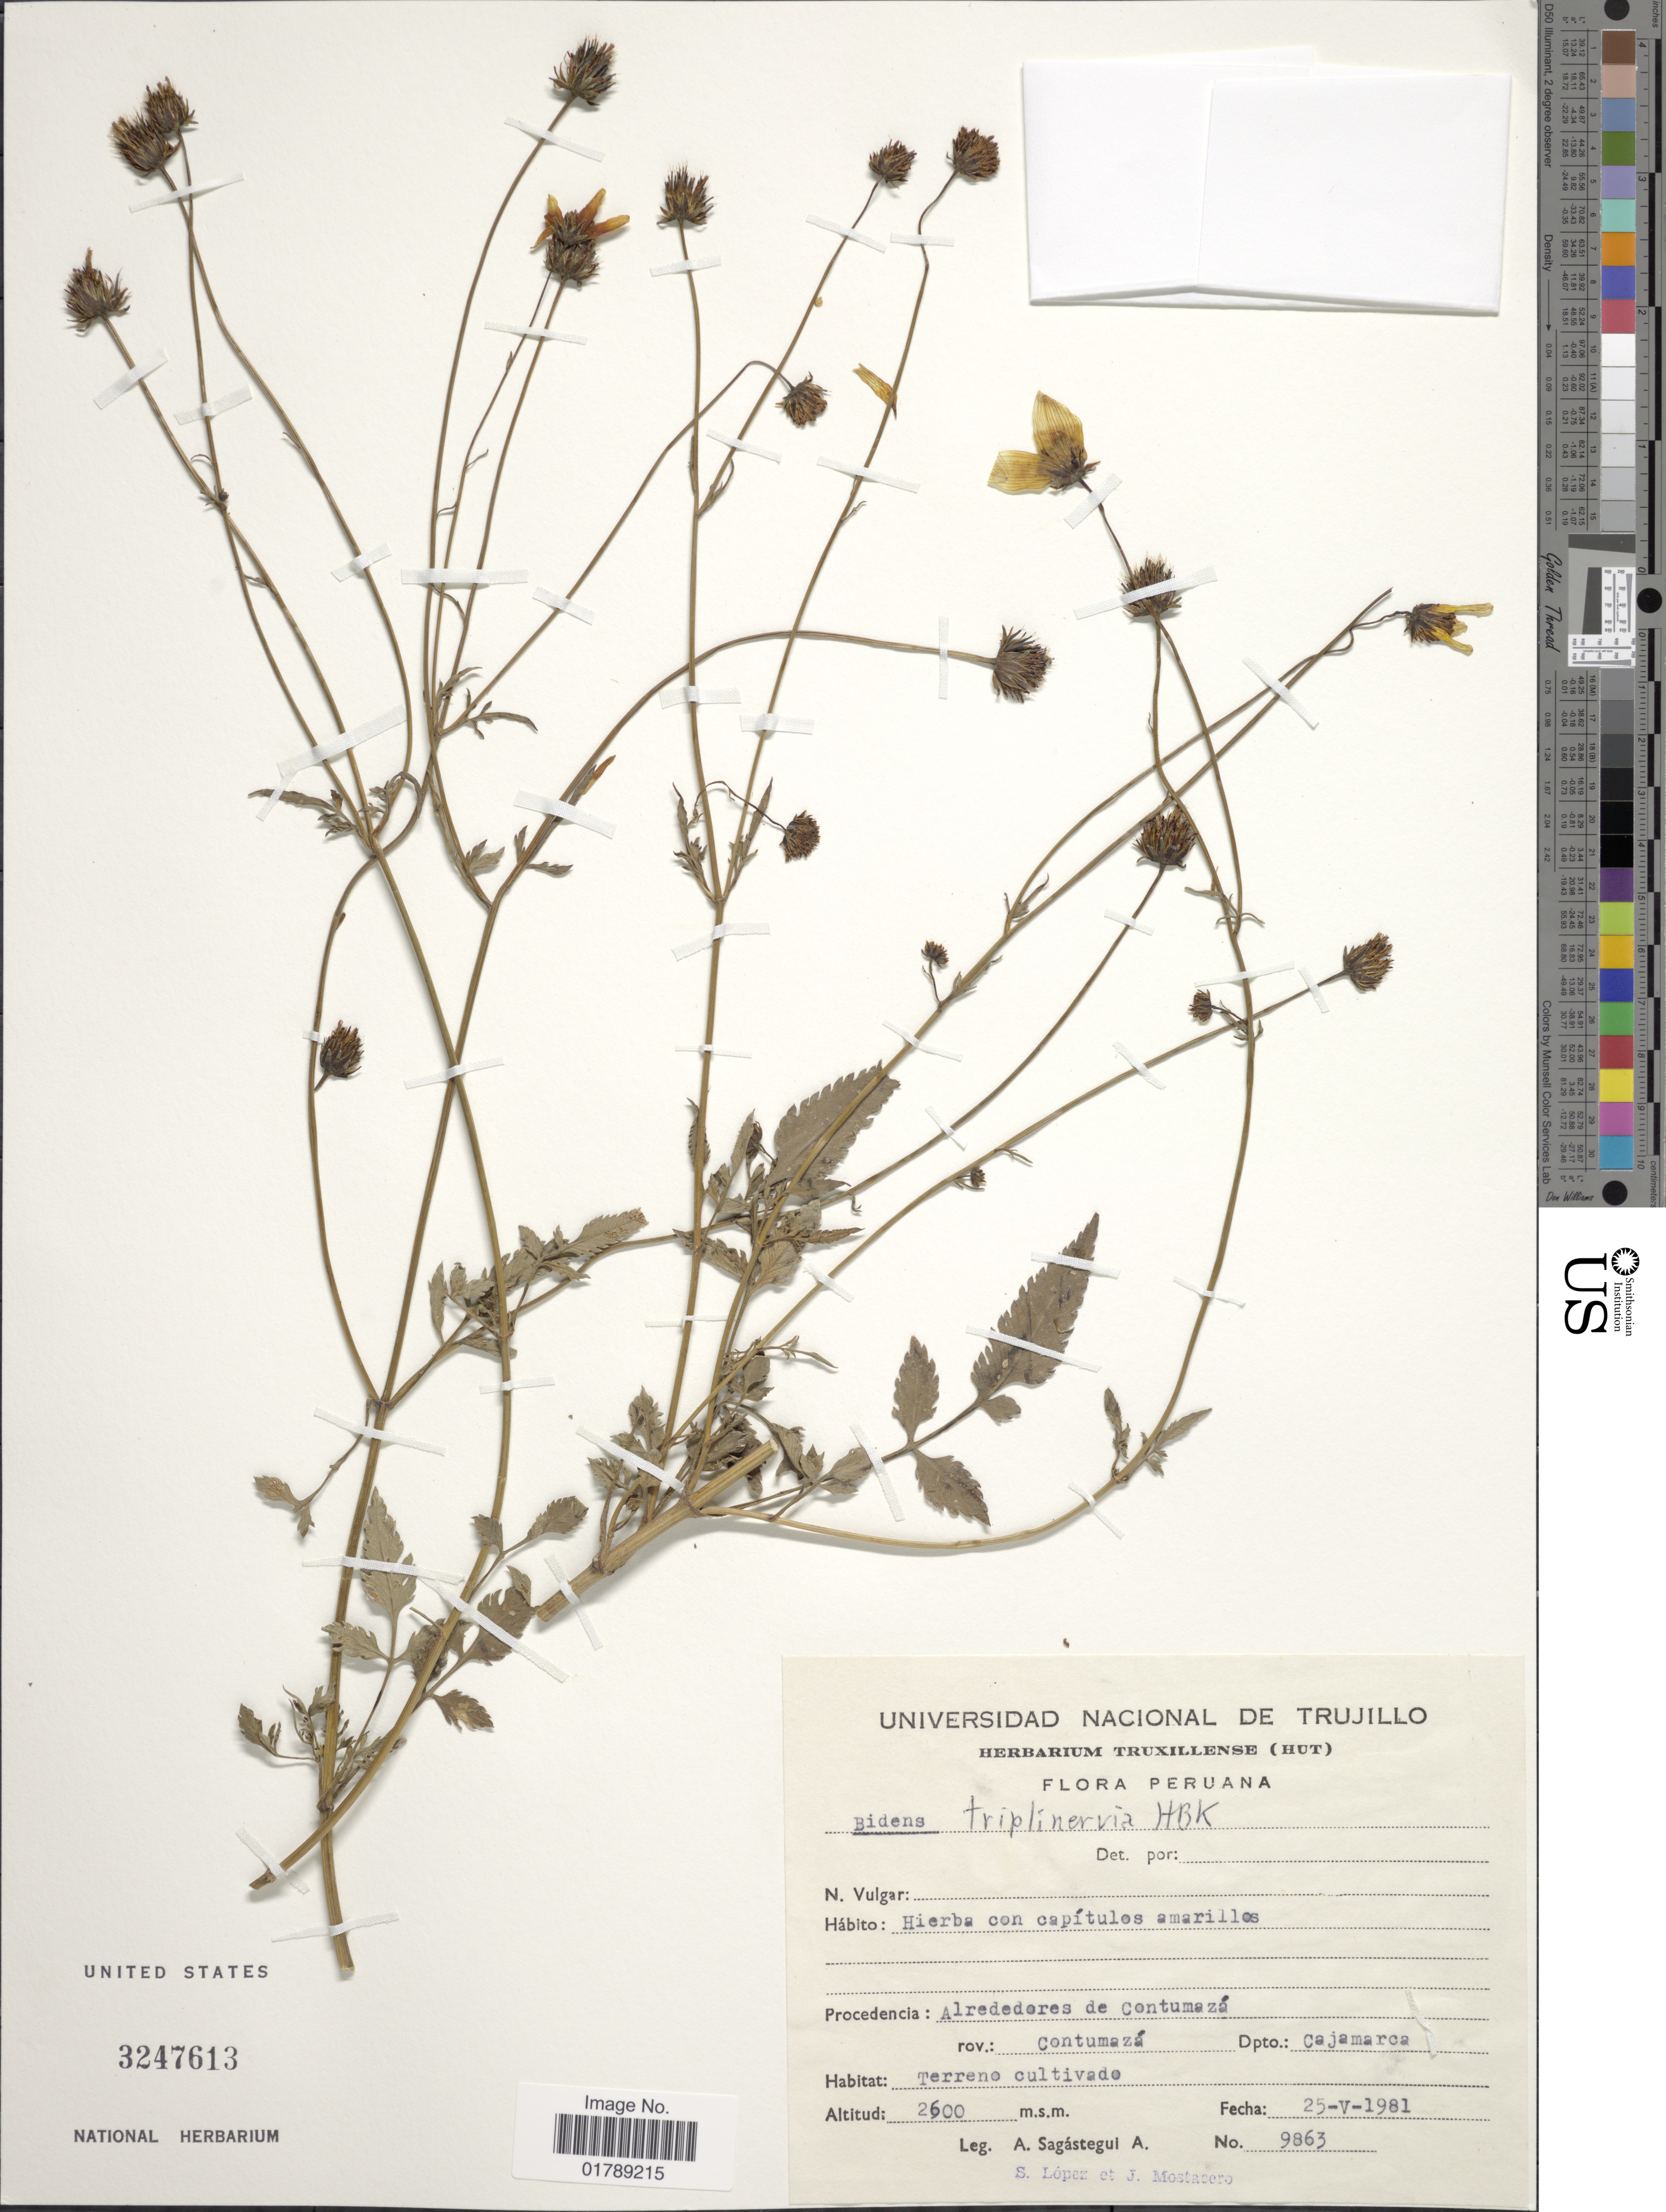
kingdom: Plantae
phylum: Tracheophyta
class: Magnoliopsida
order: Asterales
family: Asteraceae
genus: Bidens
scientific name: Bidens triplinervia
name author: Kunth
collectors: A. Sagástegui A., S. Lopez & J. Mostacero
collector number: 9863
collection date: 1981-05-25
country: Peru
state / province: Cajamarca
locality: Alrededores de Contumazá. rov.: Contumazá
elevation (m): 2600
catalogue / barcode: US 3247613